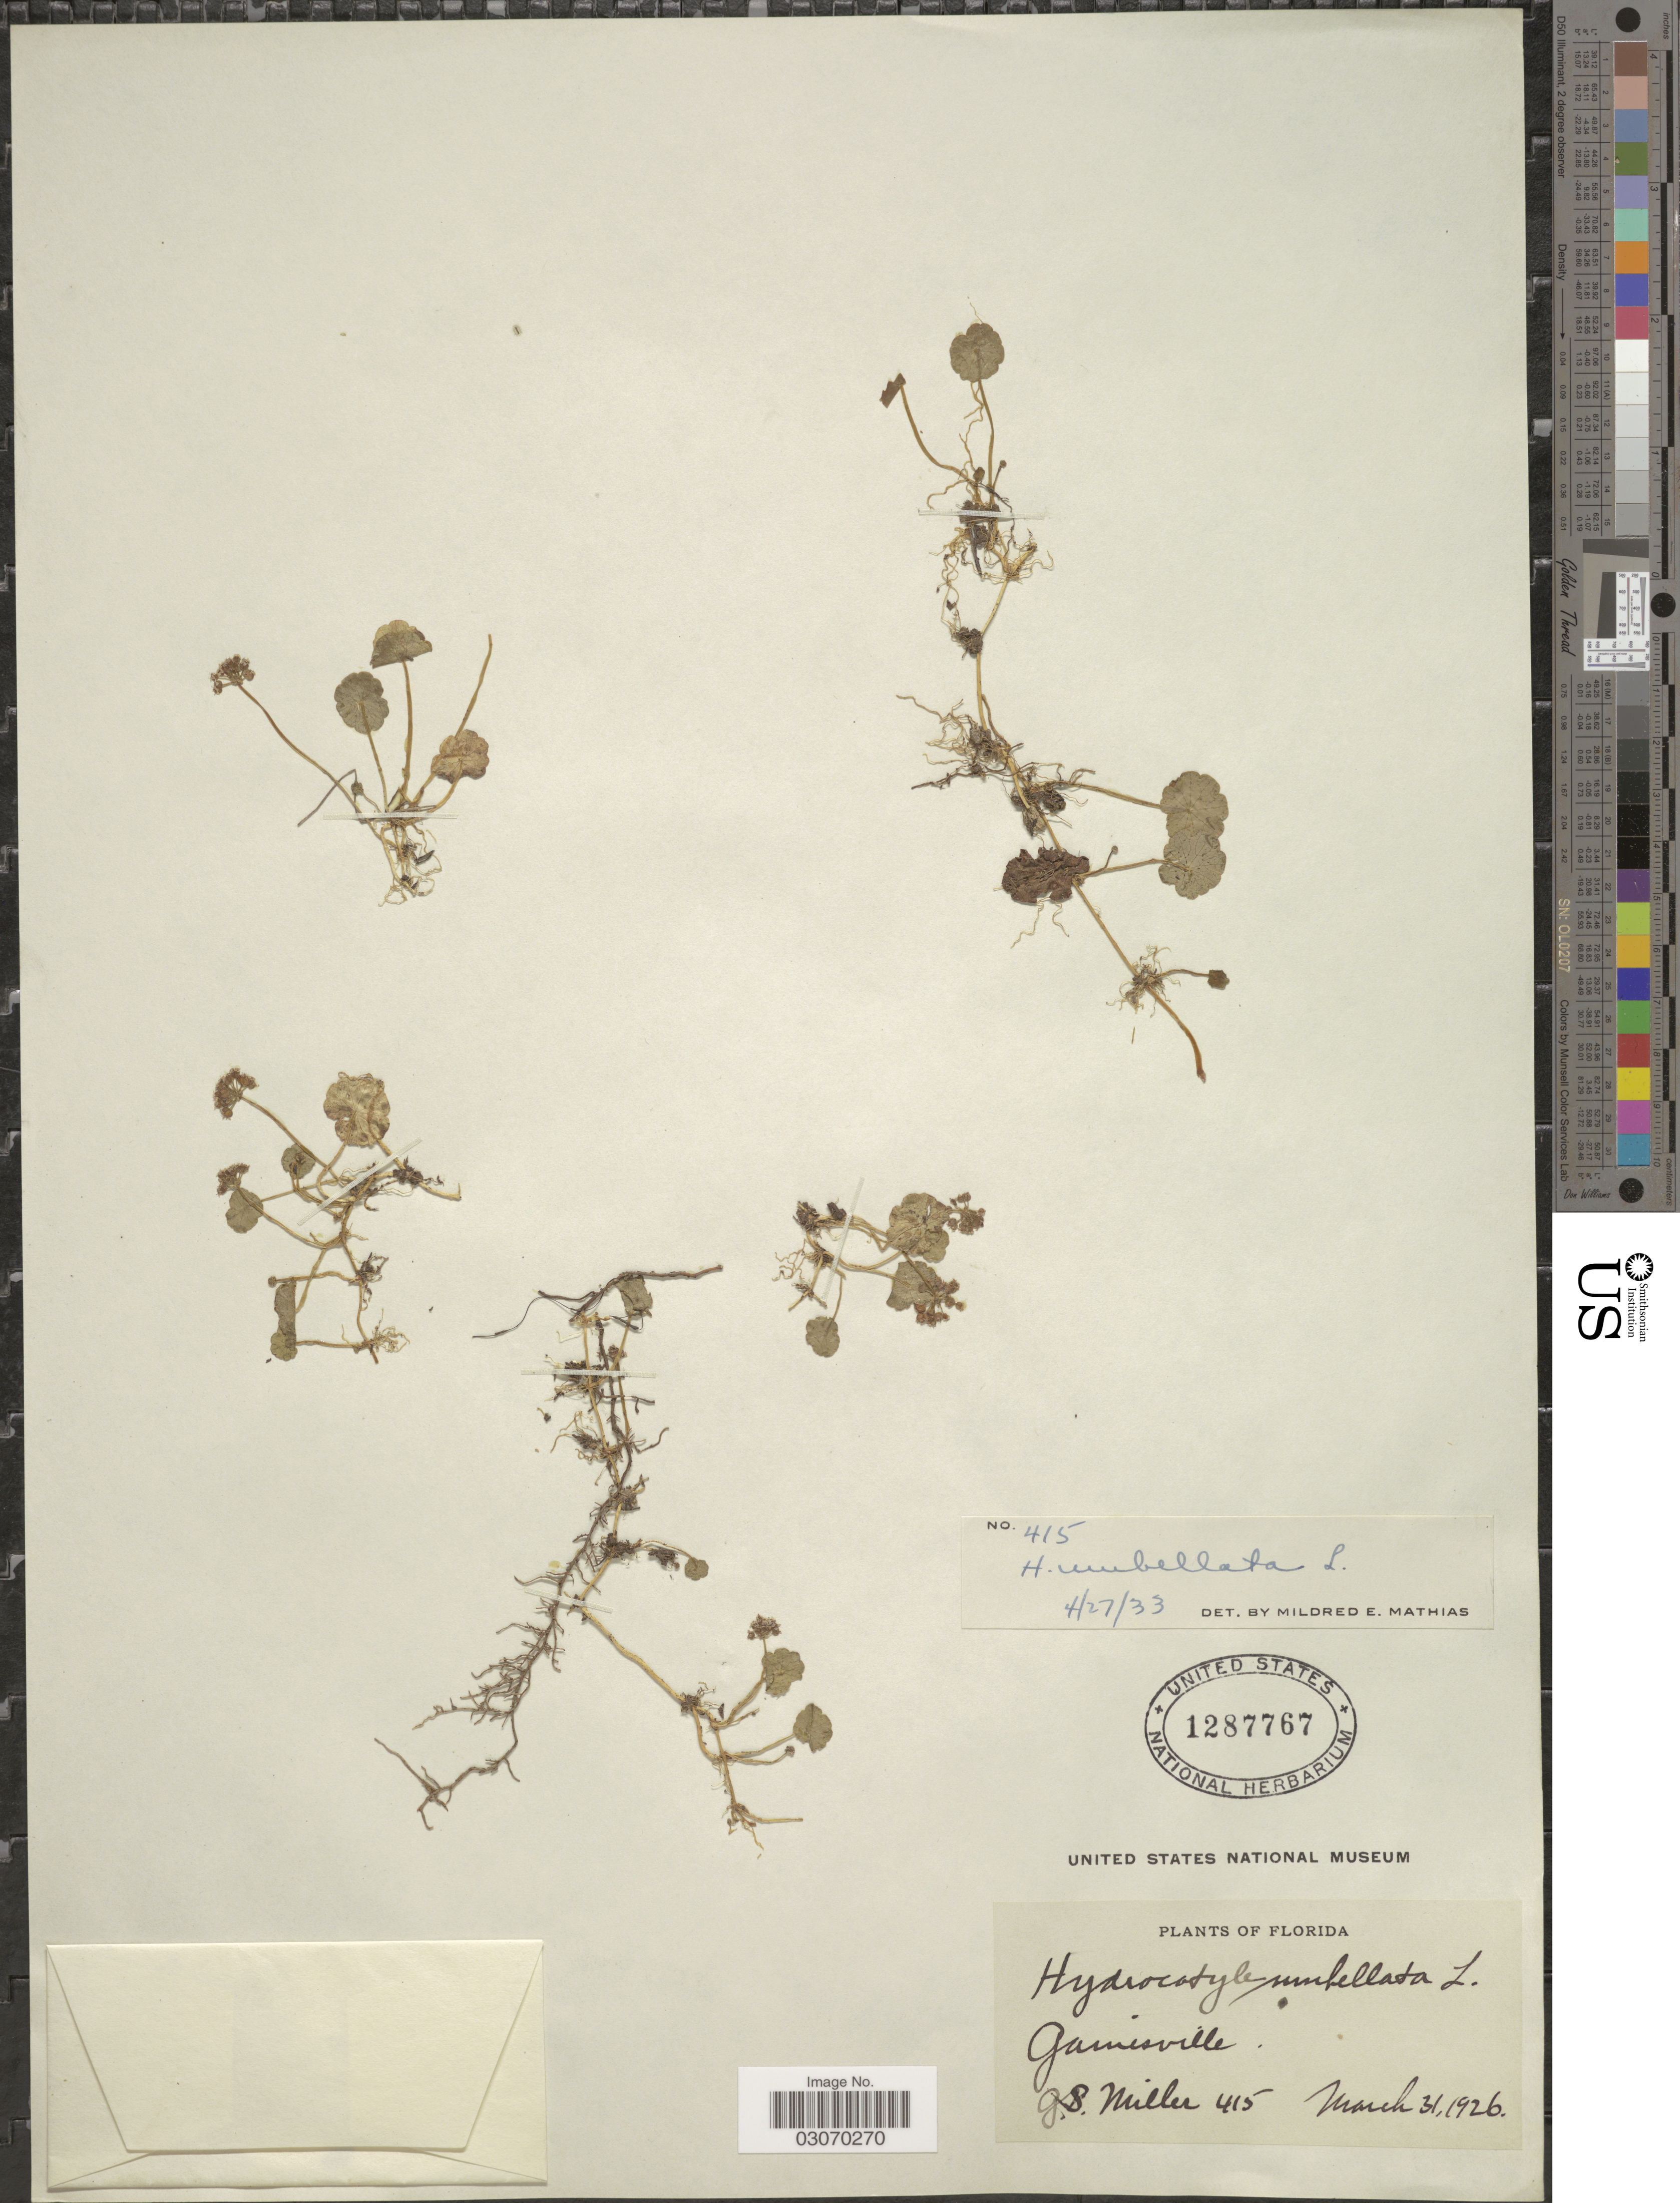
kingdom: Plantae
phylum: Tracheophyta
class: Magnoliopsida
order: Apiales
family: Araliaceae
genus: Hydrocotyle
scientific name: Hydrocotyle umbellata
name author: L.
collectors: G. S. Miller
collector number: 415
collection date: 1926-03-31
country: United States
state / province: Florida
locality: Gainesville.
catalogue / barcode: US 1287767